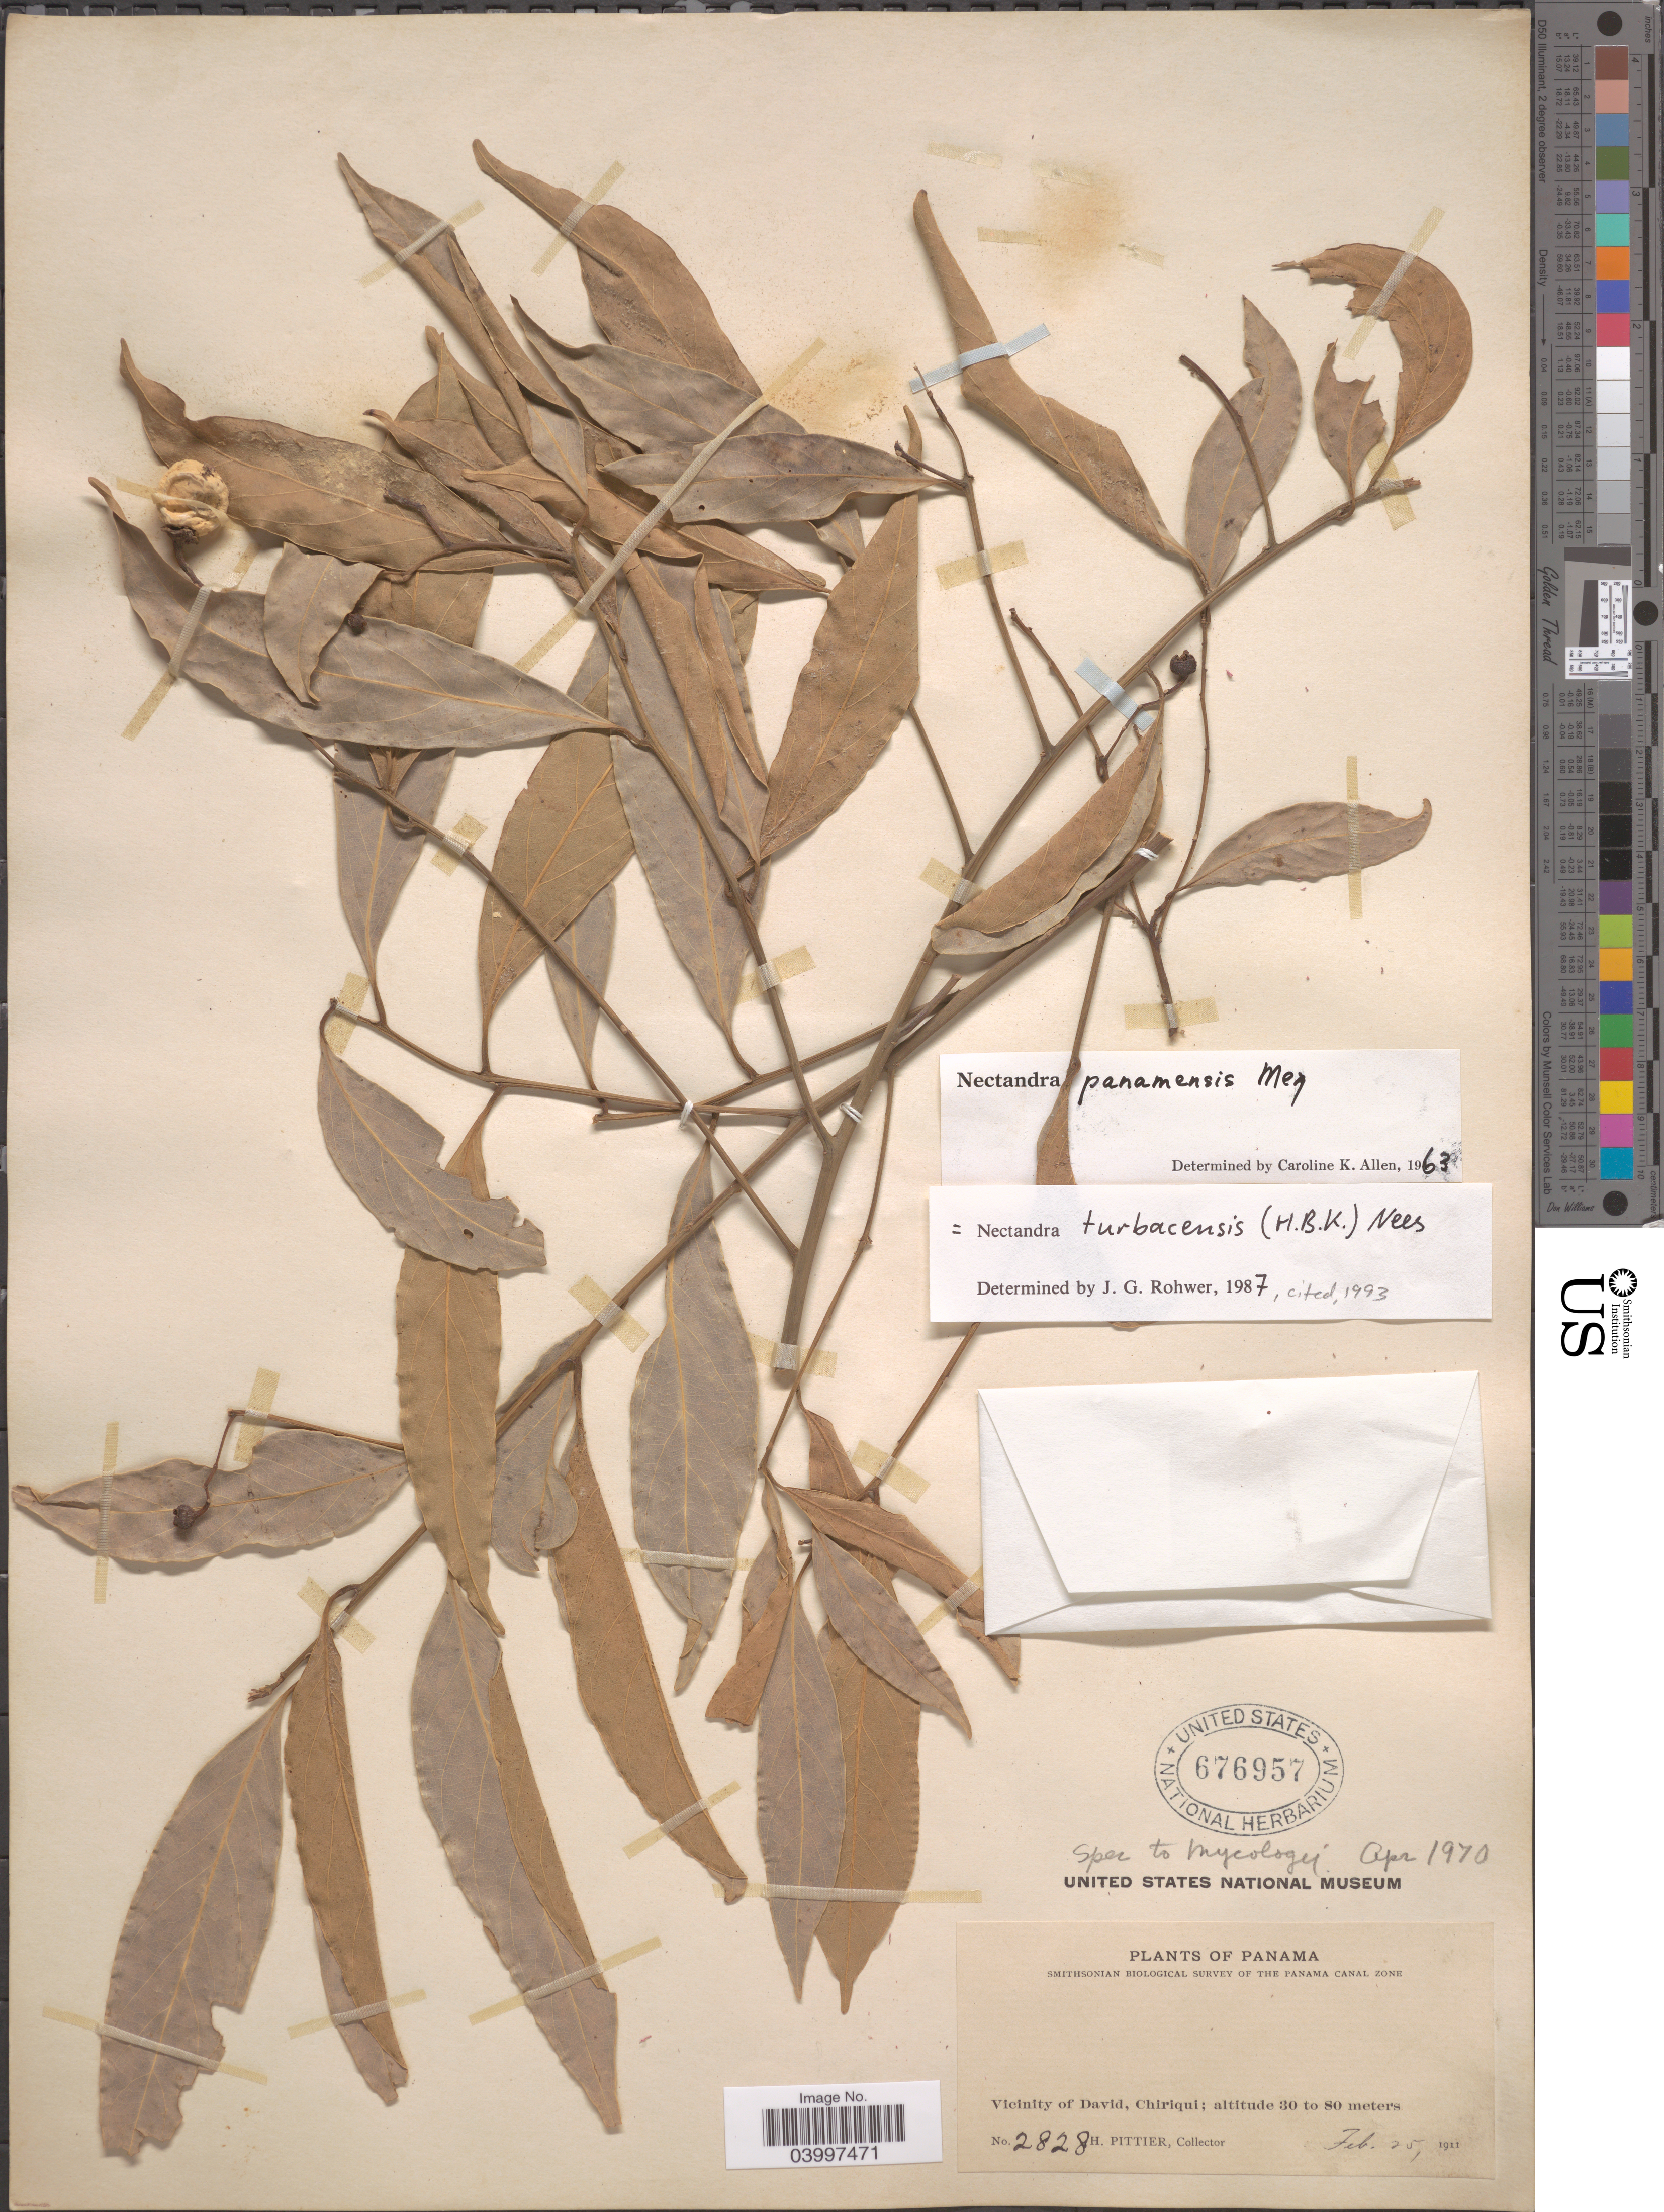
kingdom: Plantae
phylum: Tracheophyta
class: Magnoliopsida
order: Laurales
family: Lauraceae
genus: Nectandra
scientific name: Nectandra turbacensis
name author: (Kunth) Nees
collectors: H. F. Pittier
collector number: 2828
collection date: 1911-02-25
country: Panama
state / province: Chiriqui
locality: Vicinity of David.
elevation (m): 30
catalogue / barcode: US 676957